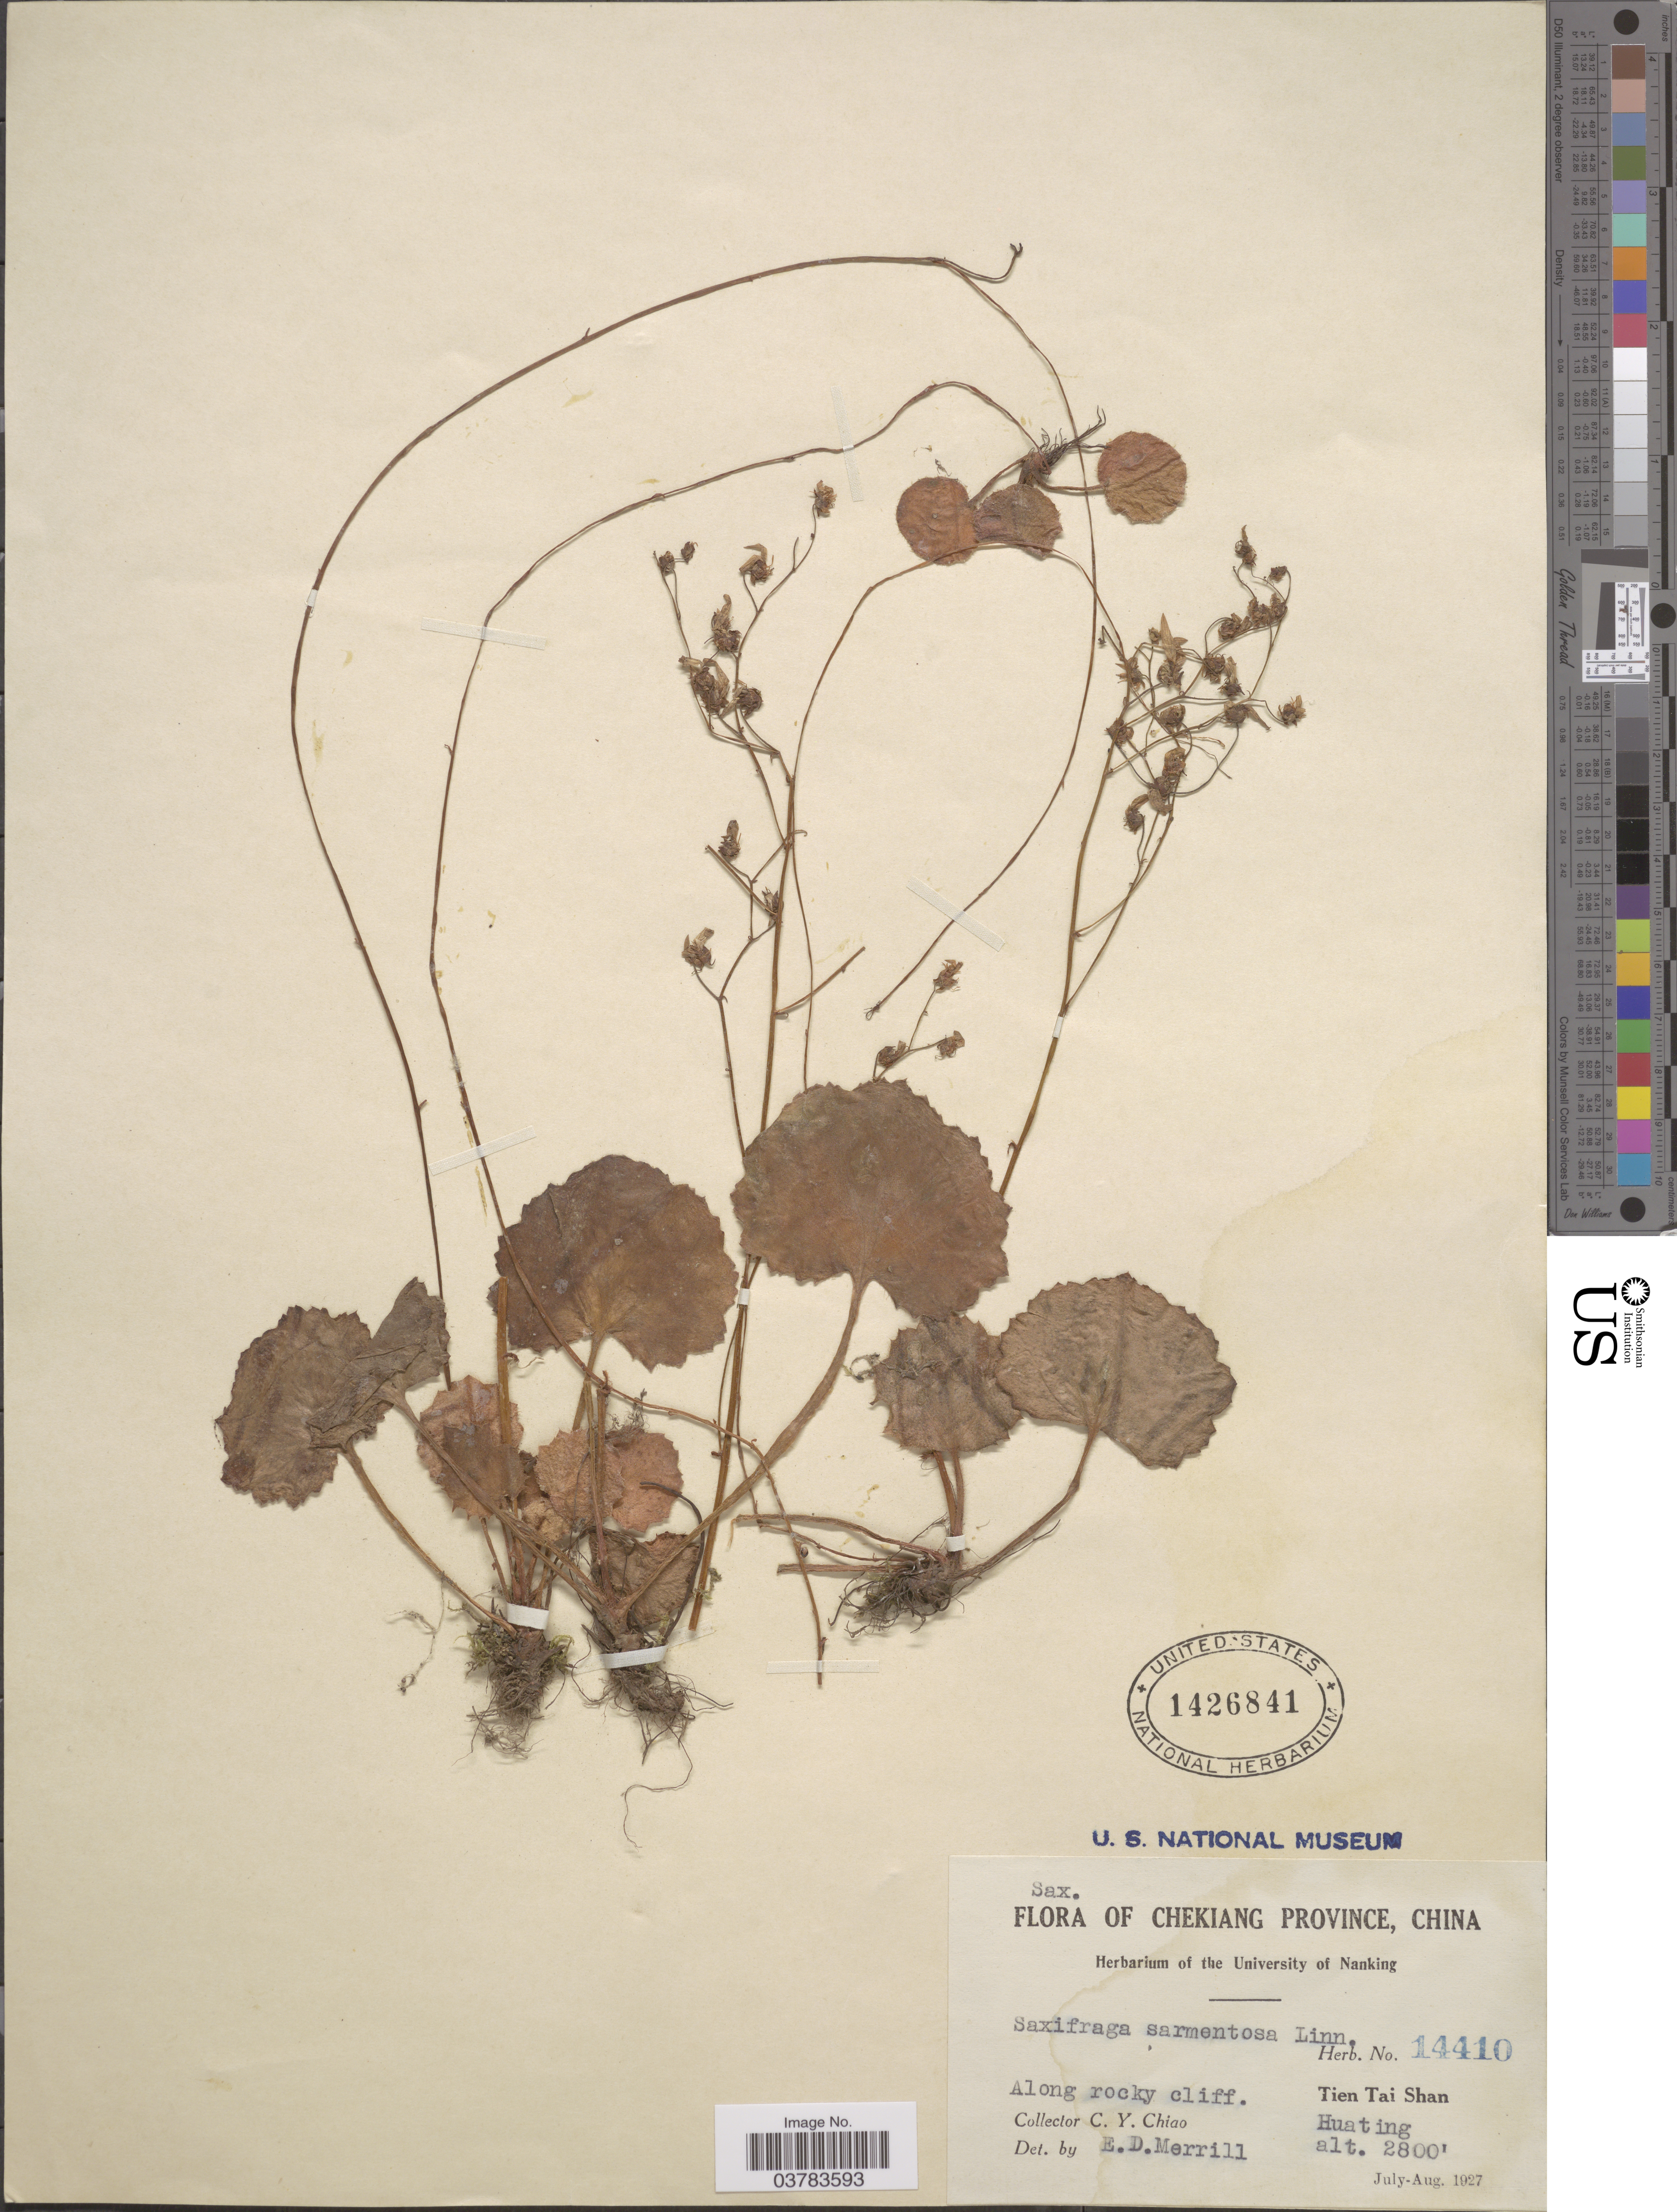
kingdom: Plantae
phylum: Tracheophyta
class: Magnoliopsida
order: Saxifragales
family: Saxifragaceae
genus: Saxifraga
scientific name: Saxifraga sarmentosa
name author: L. f.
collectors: C. Y. Chiao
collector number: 14410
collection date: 1927-07/1927-08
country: China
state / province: Zhejiang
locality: Chekiang Province. Along rocky cliff. Tien Tai Shan. Huating.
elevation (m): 853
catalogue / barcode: US 1426841